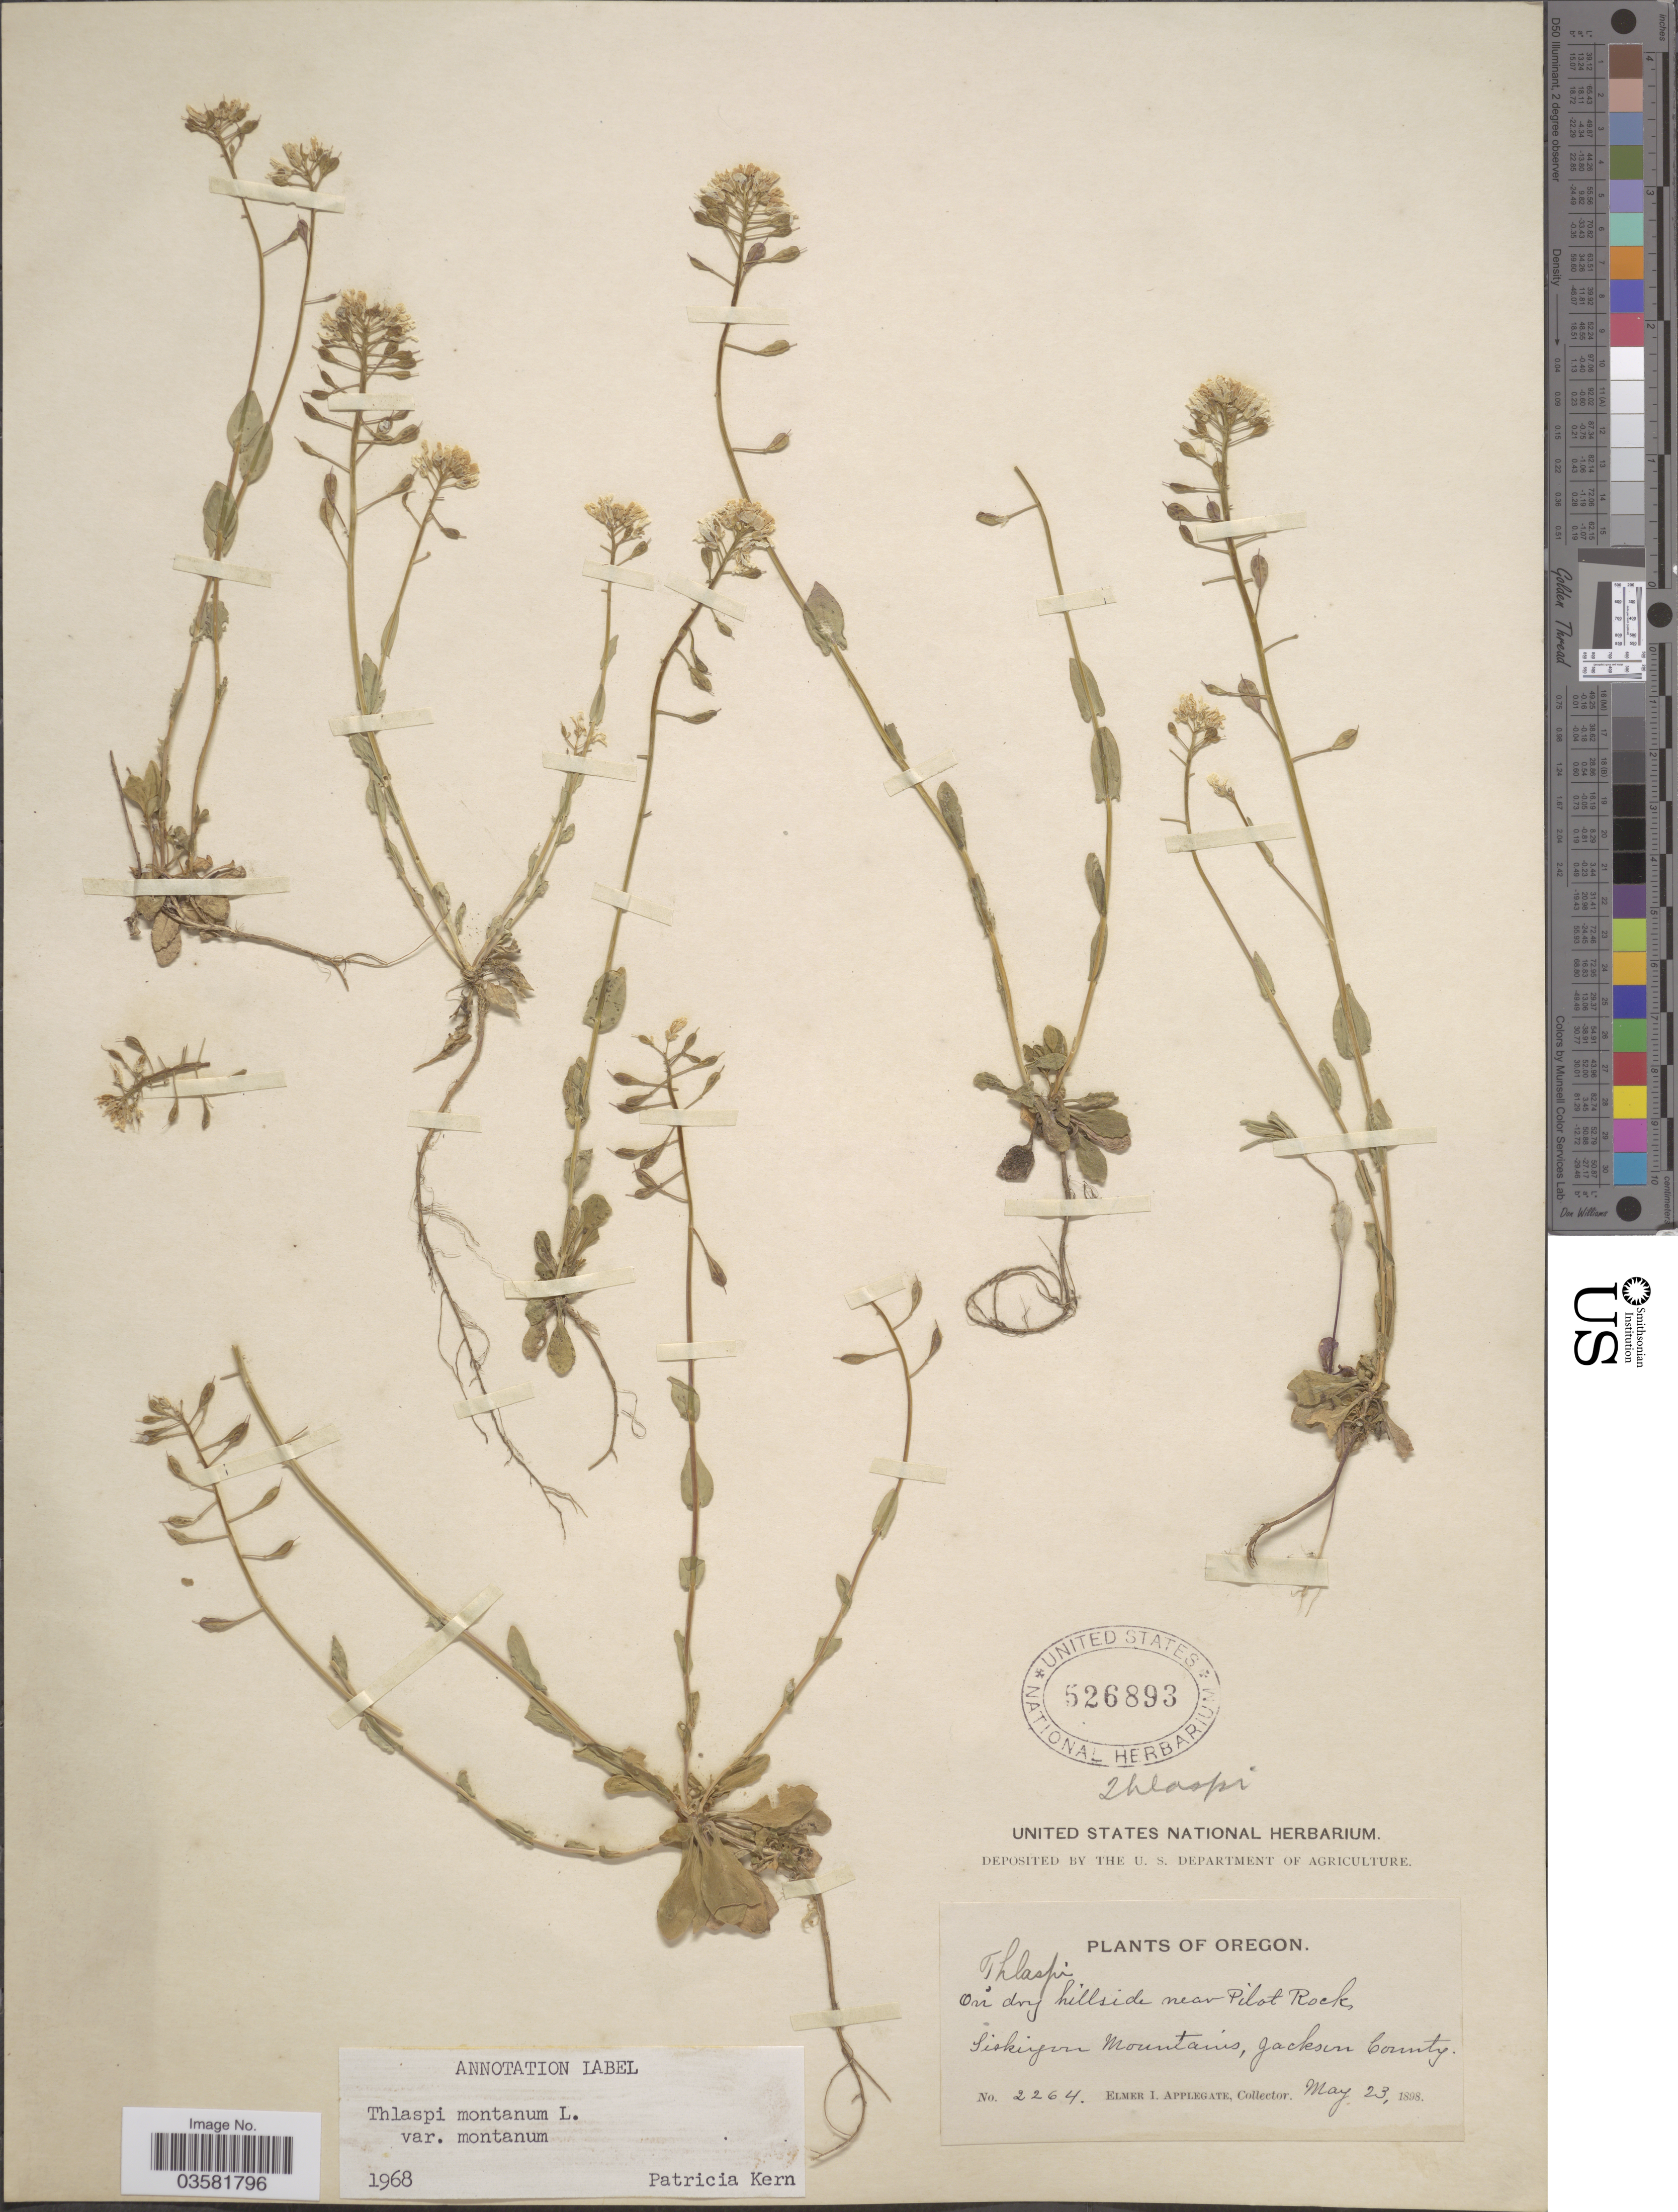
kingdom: Plantae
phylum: Tracheophyta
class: Magnoliopsida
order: Brassicales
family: Brassicaceae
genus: Thlaspi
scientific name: Thlaspi montanum var. montanum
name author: L.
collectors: E. I. Applegate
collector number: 2264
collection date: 1898-05-23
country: United States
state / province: Oregon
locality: On dry hillside near Pilot Rock, Siskiyou Mountains, Jackson County.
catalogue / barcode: US 526893